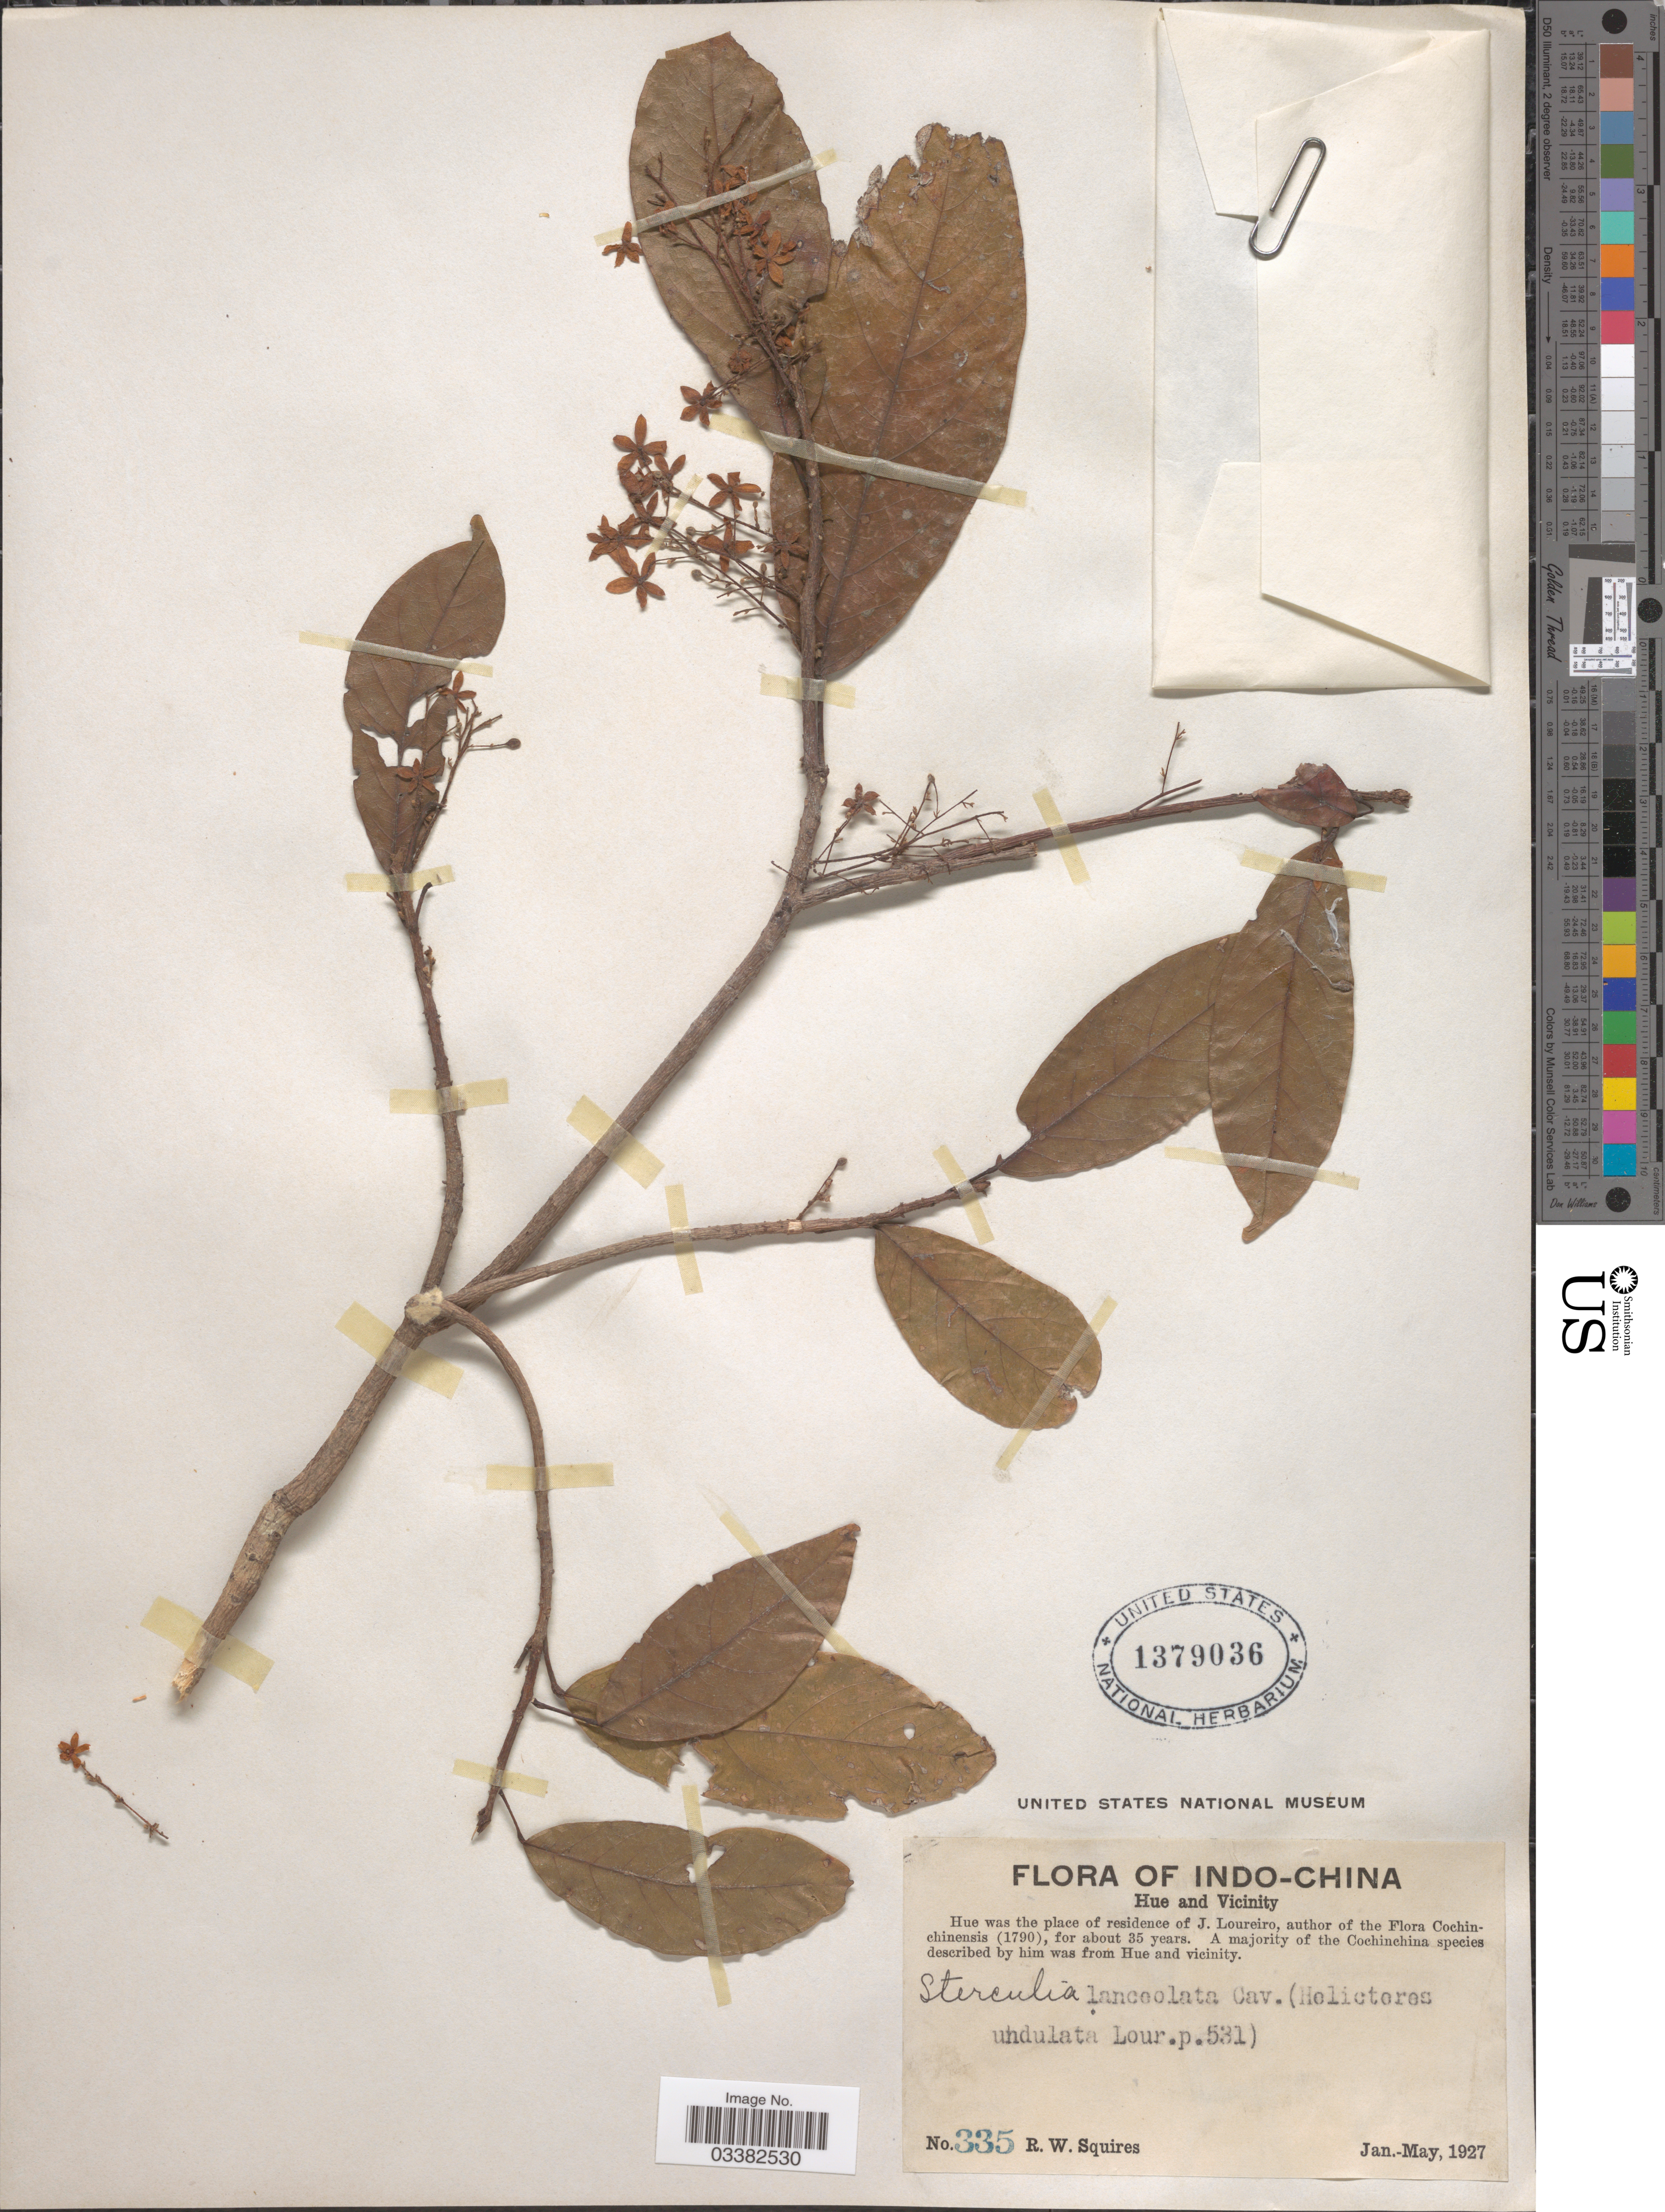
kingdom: Plantae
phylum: Tracheophyta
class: Magnoliopsida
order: Malvales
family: Malvaceae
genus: Sterculia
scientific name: Sterculia lanceolata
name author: Cav.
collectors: R. Squires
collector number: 335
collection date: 1927-01/1927-05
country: Vietnam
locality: Indo-China. Hue and Vicinity.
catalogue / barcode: US 1379036